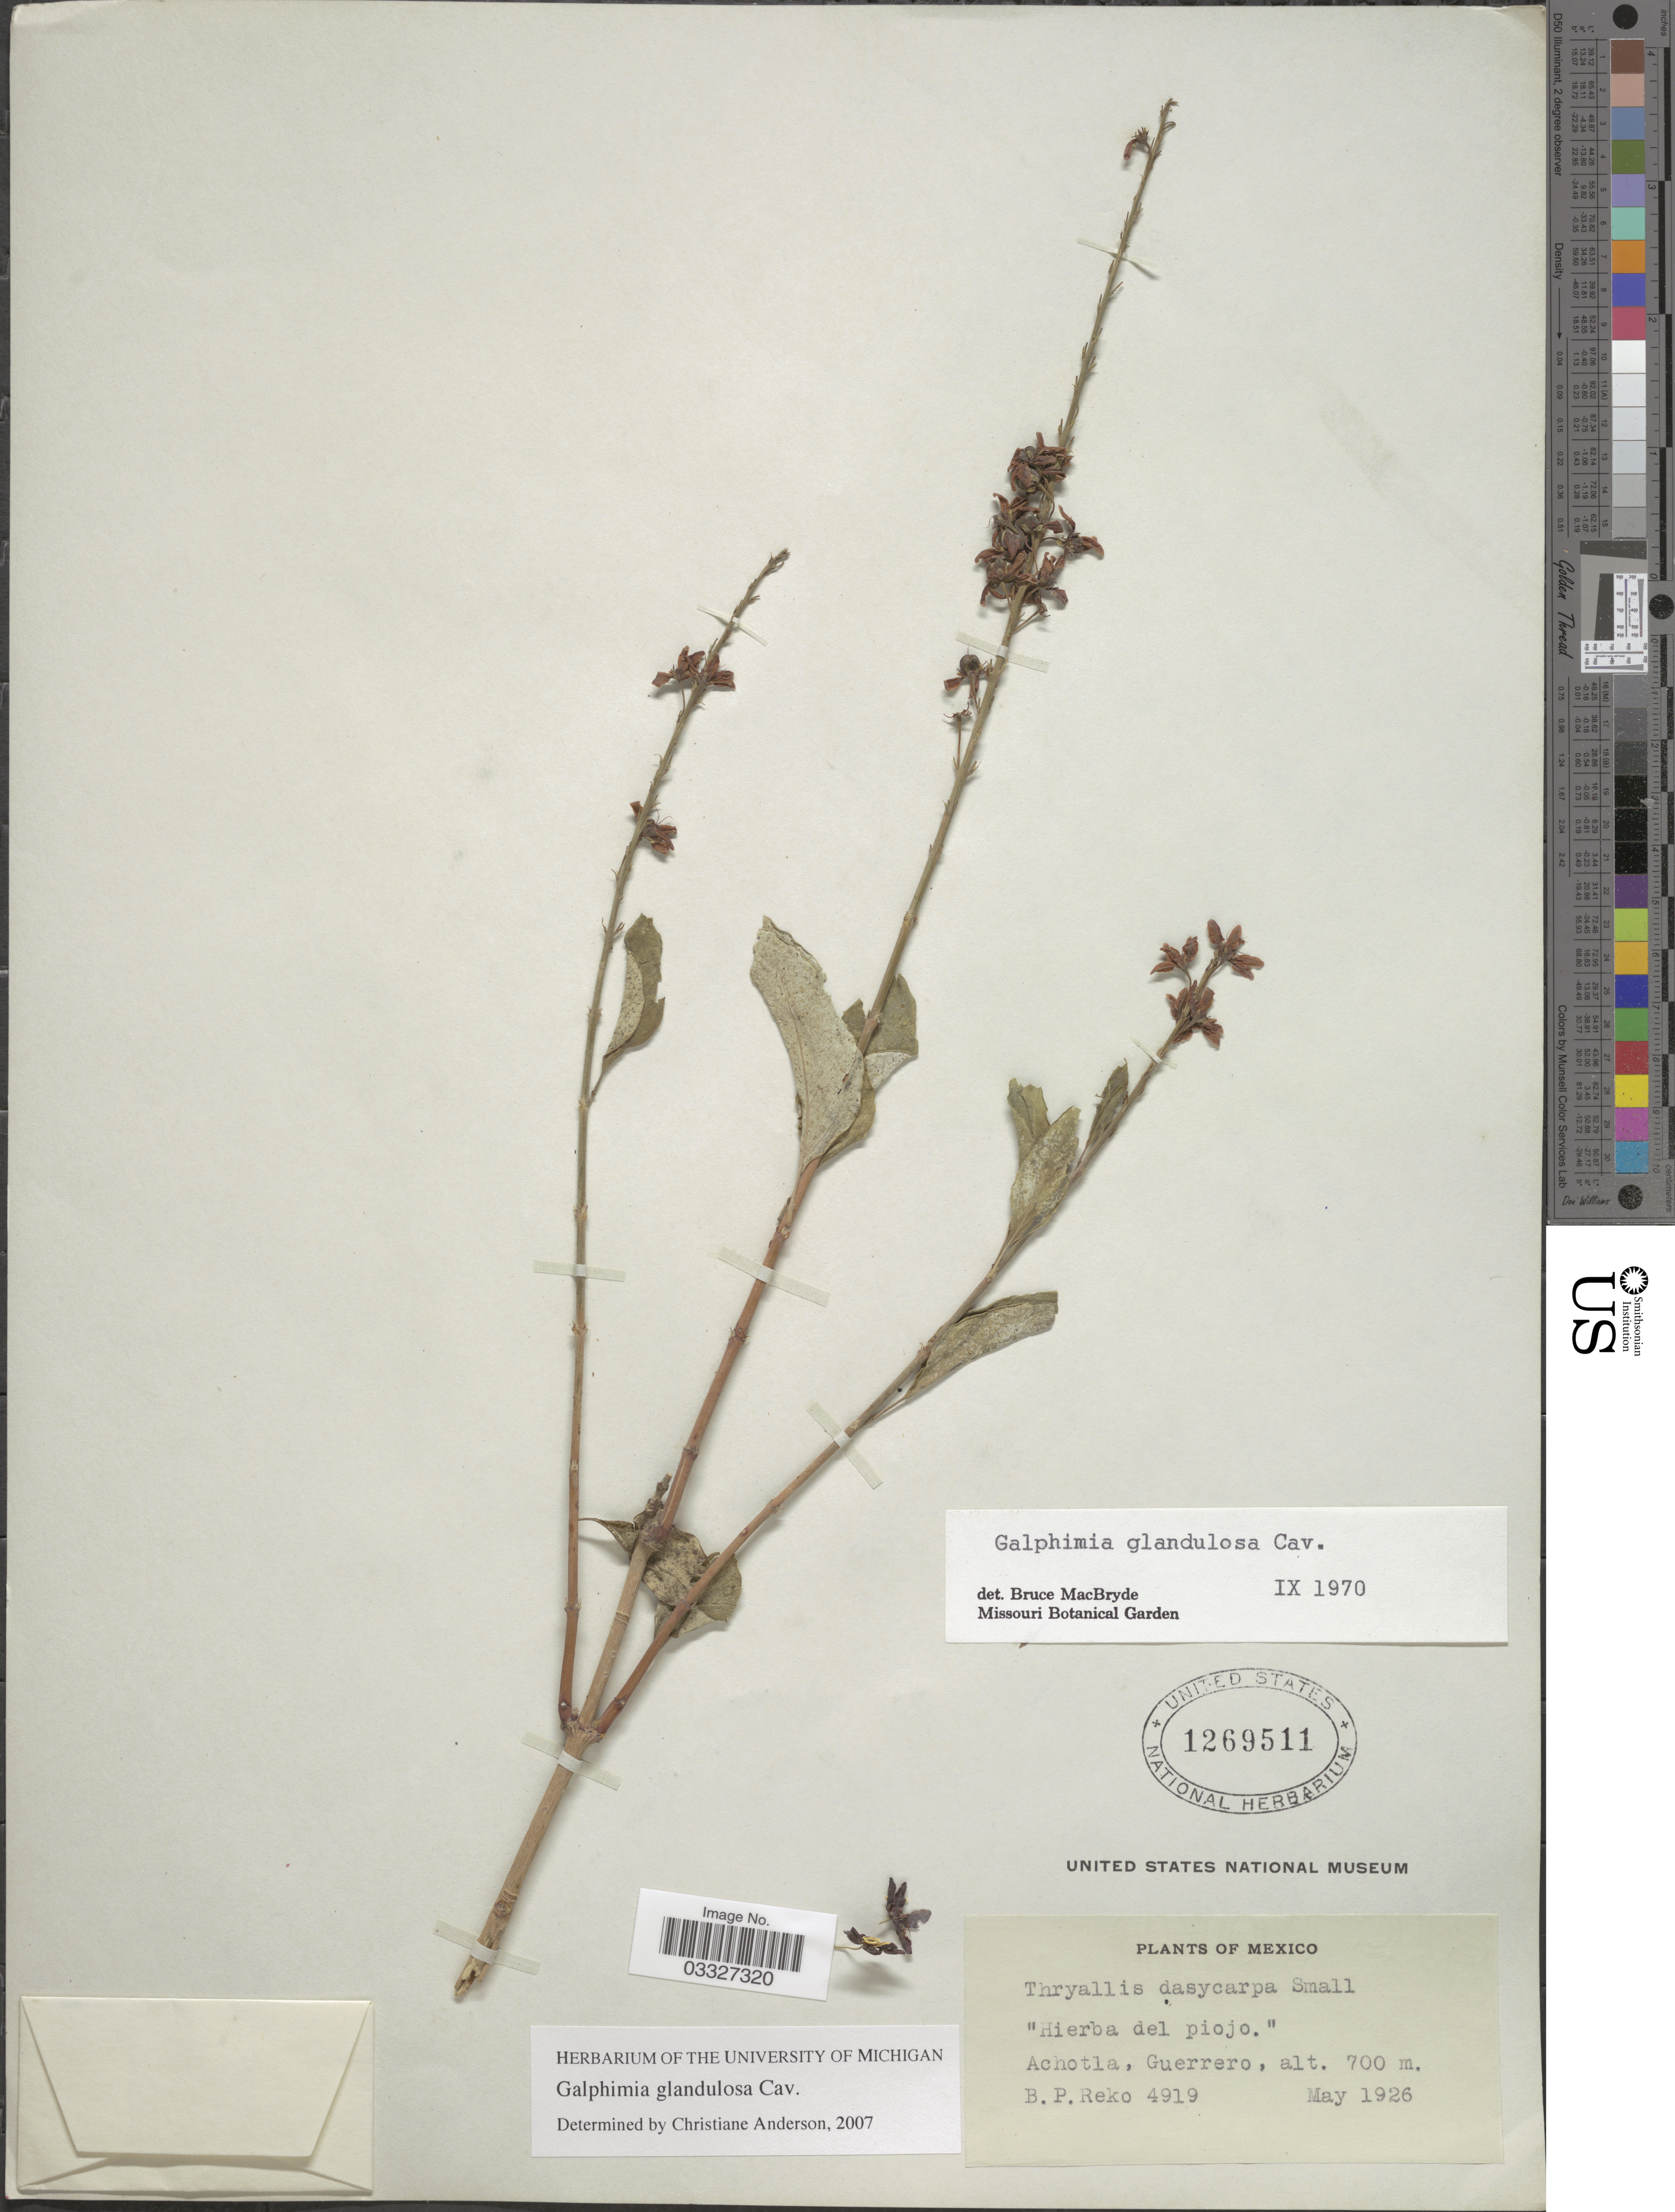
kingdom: Plantae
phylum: Tracheophyta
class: Magnoliopsida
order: Malpighiales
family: Malpighiaceae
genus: Galphimia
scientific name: Galphimia glandulosa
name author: Cav.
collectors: B. P. Reko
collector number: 4919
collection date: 1926-05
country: Mexico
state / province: Guerrero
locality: Achotla.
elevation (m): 700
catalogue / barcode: US 1269511